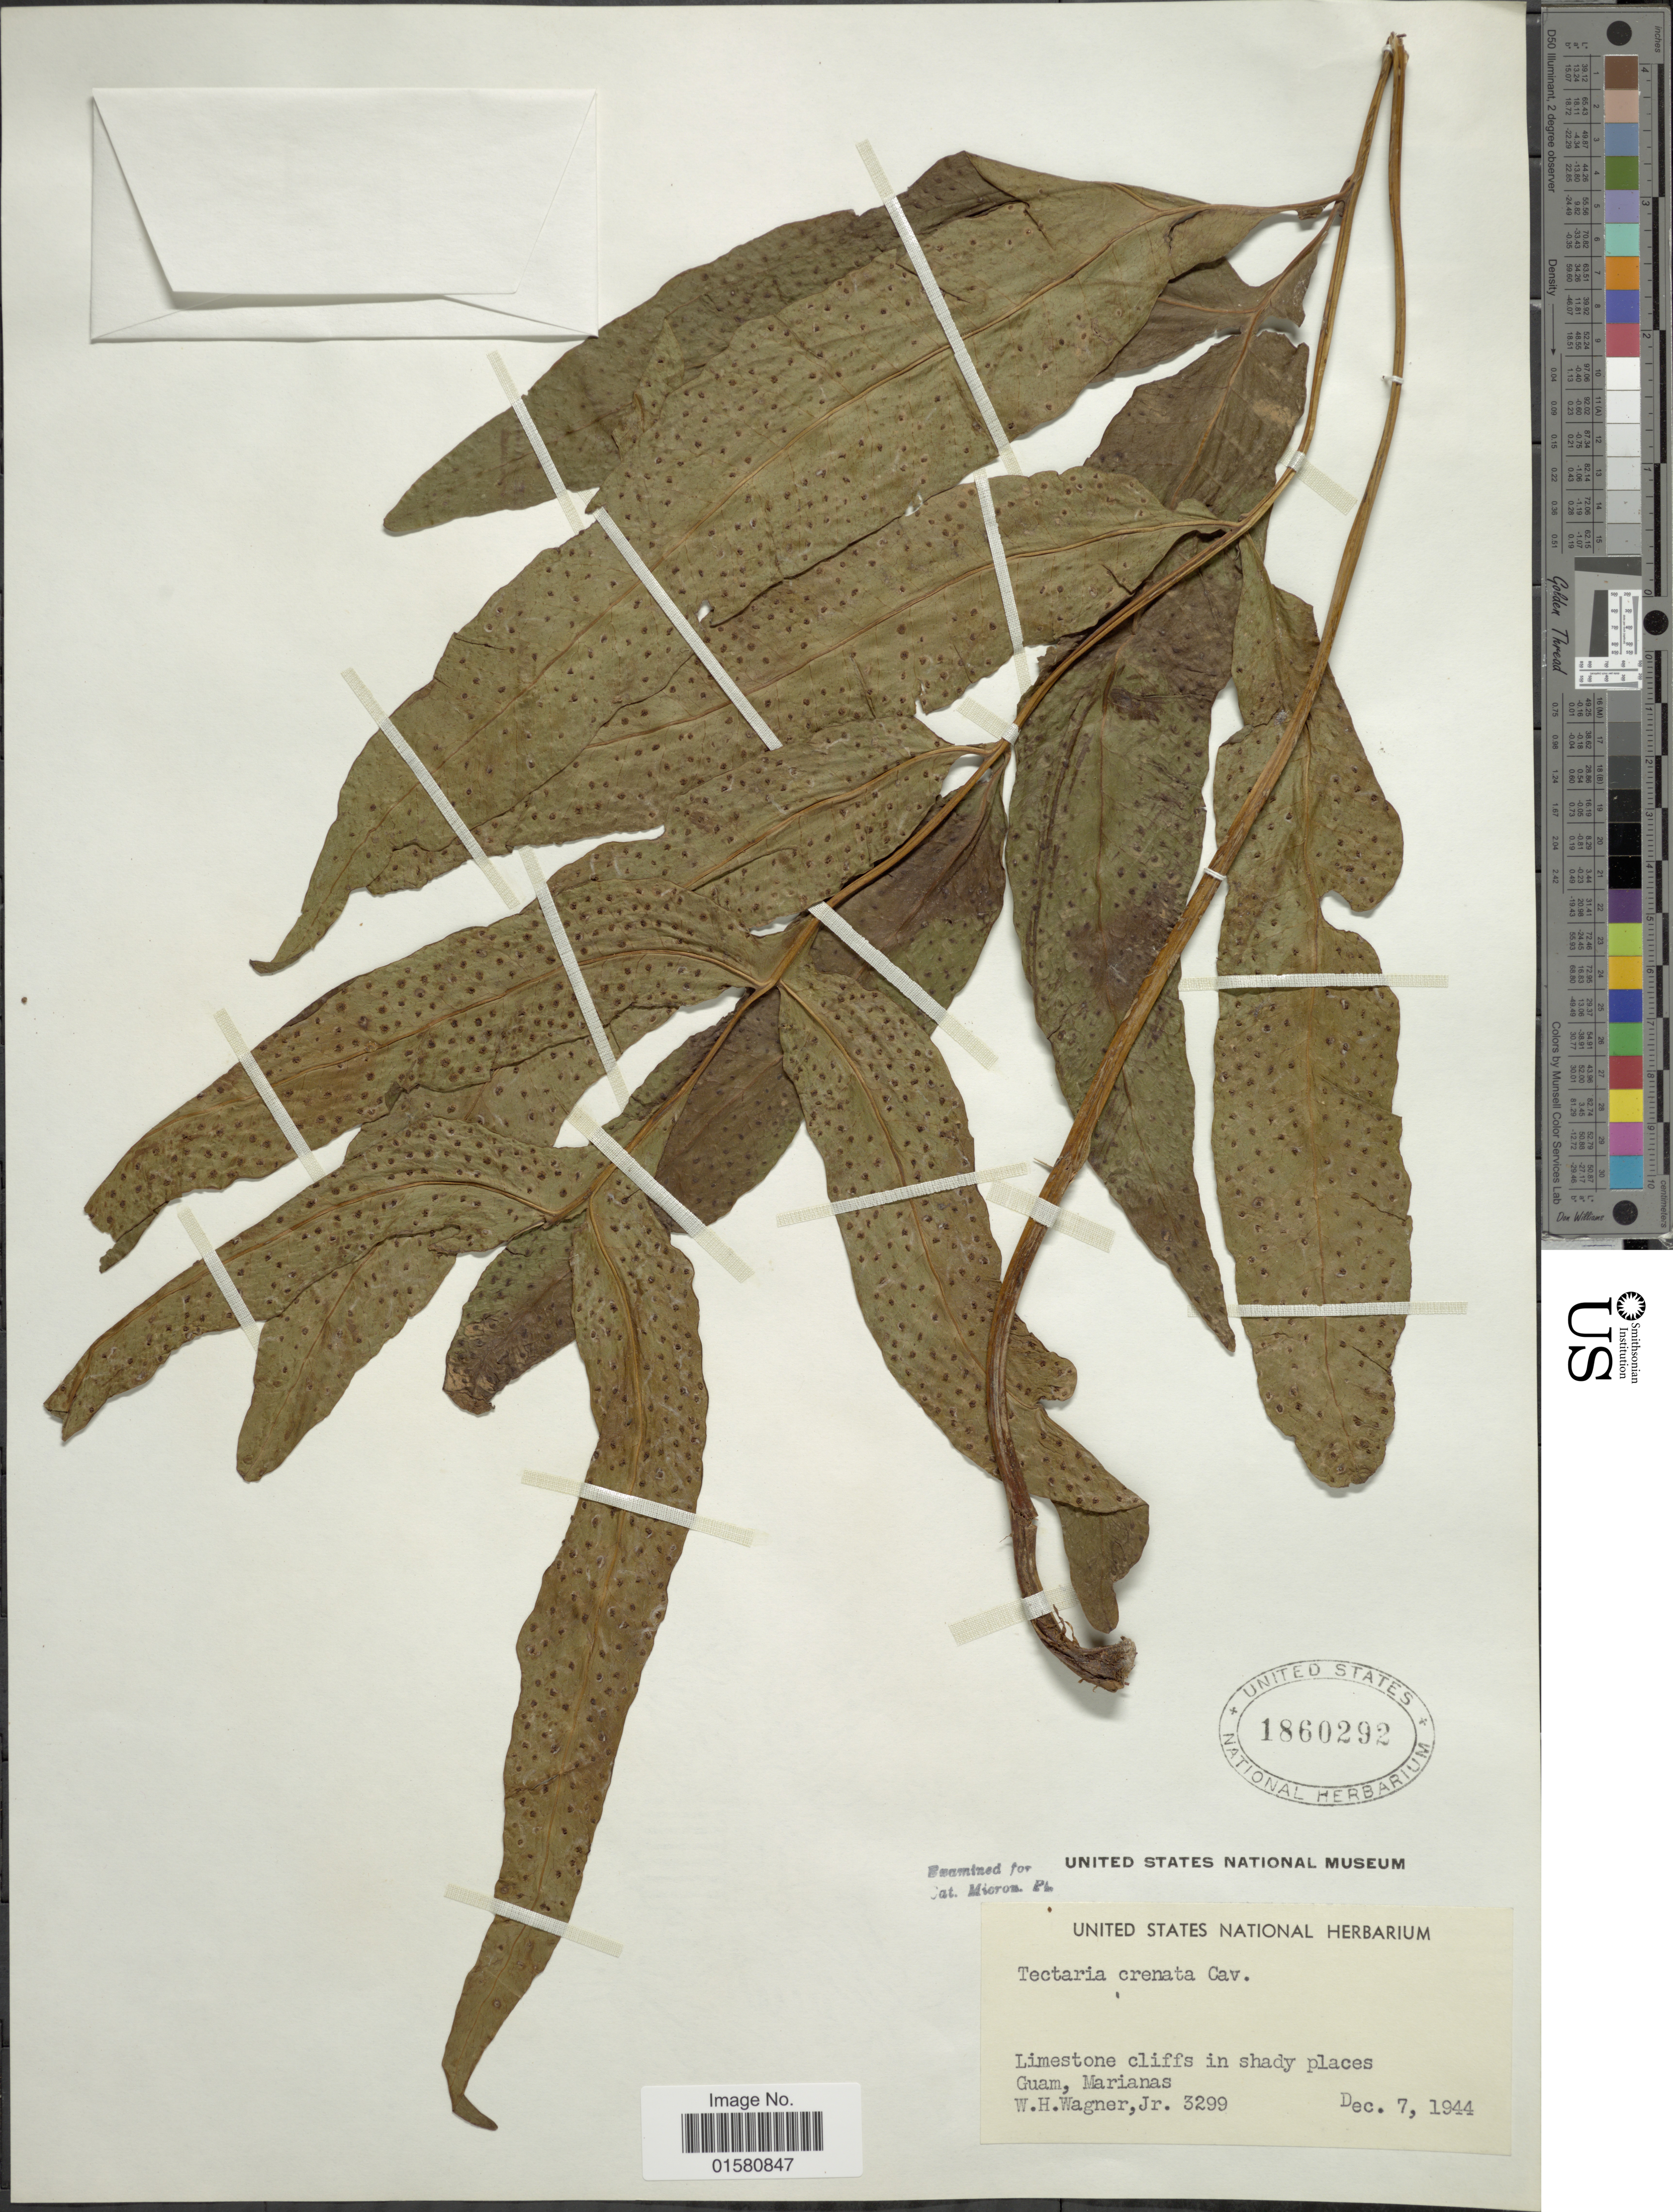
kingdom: Plantae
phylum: Tracheophyta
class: Polypodiopsida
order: Polypodiales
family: Tectariaceae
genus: Tectaria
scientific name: Tectaria crenata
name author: Cav.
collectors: W. H. Wagner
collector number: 3299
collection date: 1944-12-07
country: Northern Mariana Islands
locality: Limestone cliffs in shayk places, Guam, Marianas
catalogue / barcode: US 1860292